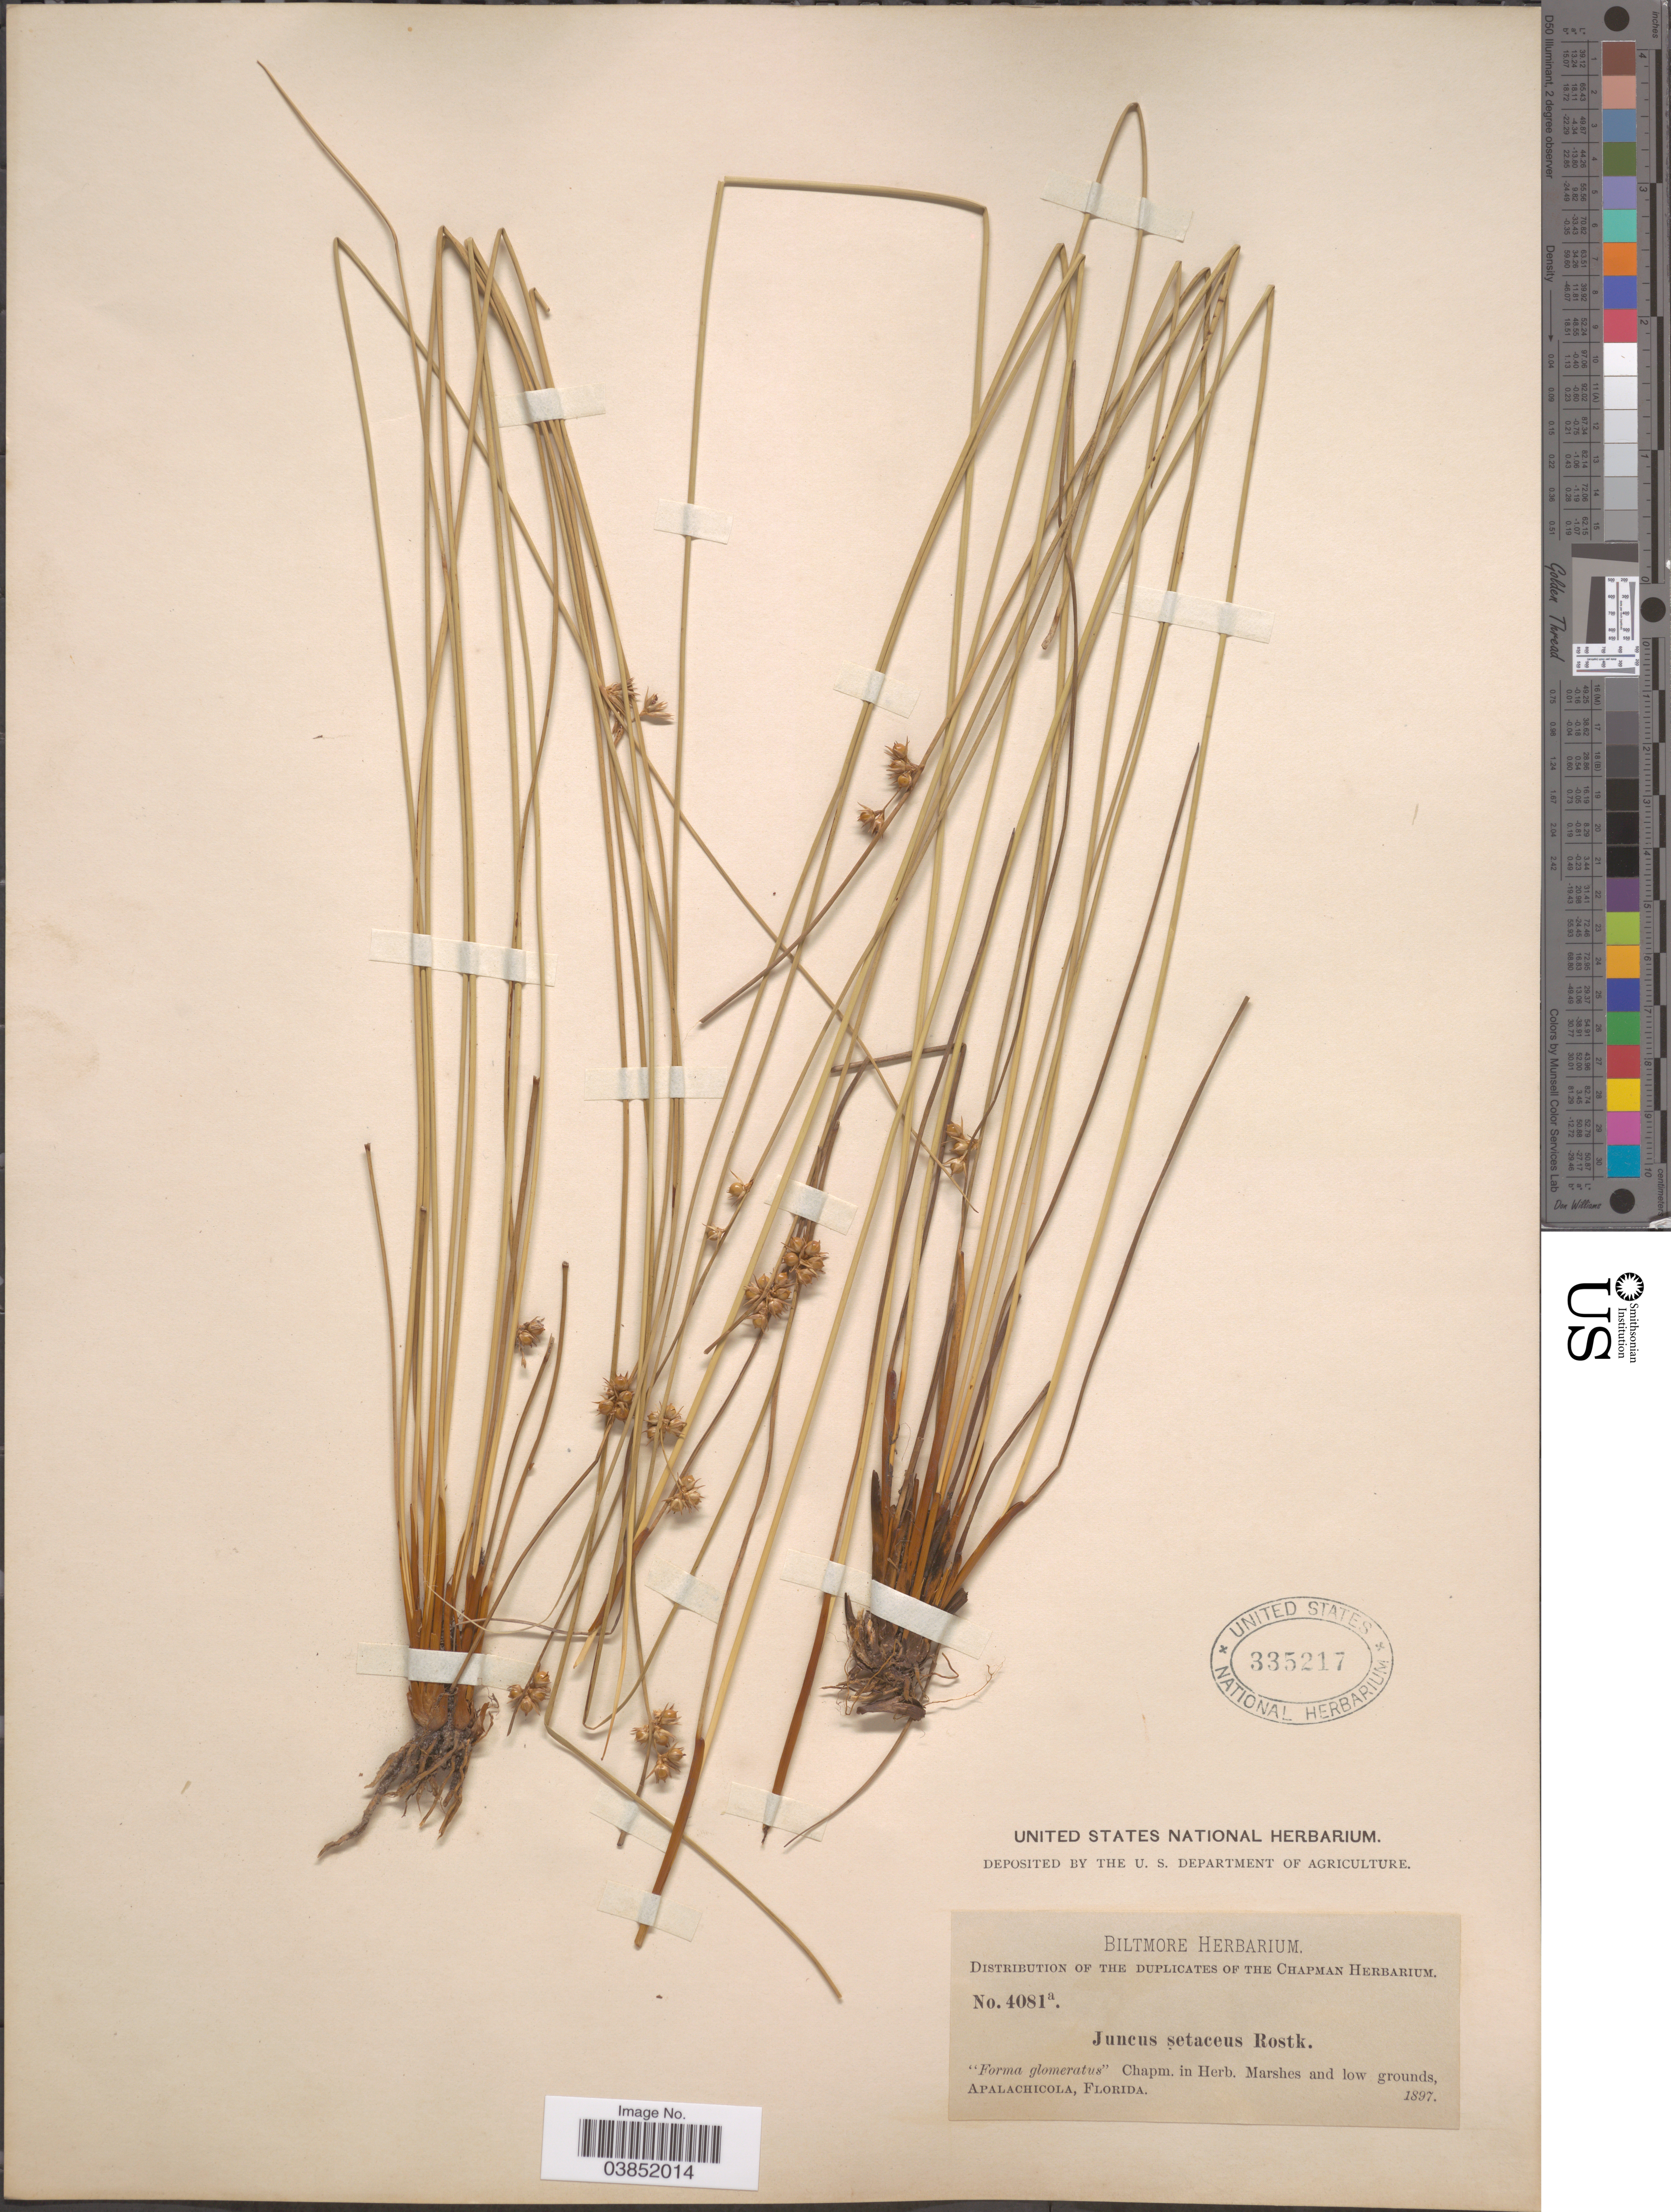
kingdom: Plantae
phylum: Tracheophyta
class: Liliopsida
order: Poales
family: Juncaceae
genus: Juncus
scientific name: Juncus coriaceus Mack.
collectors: ex herb. Biltmore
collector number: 4081a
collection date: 1897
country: United States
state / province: Florida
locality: Apalachicola.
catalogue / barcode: US 335217